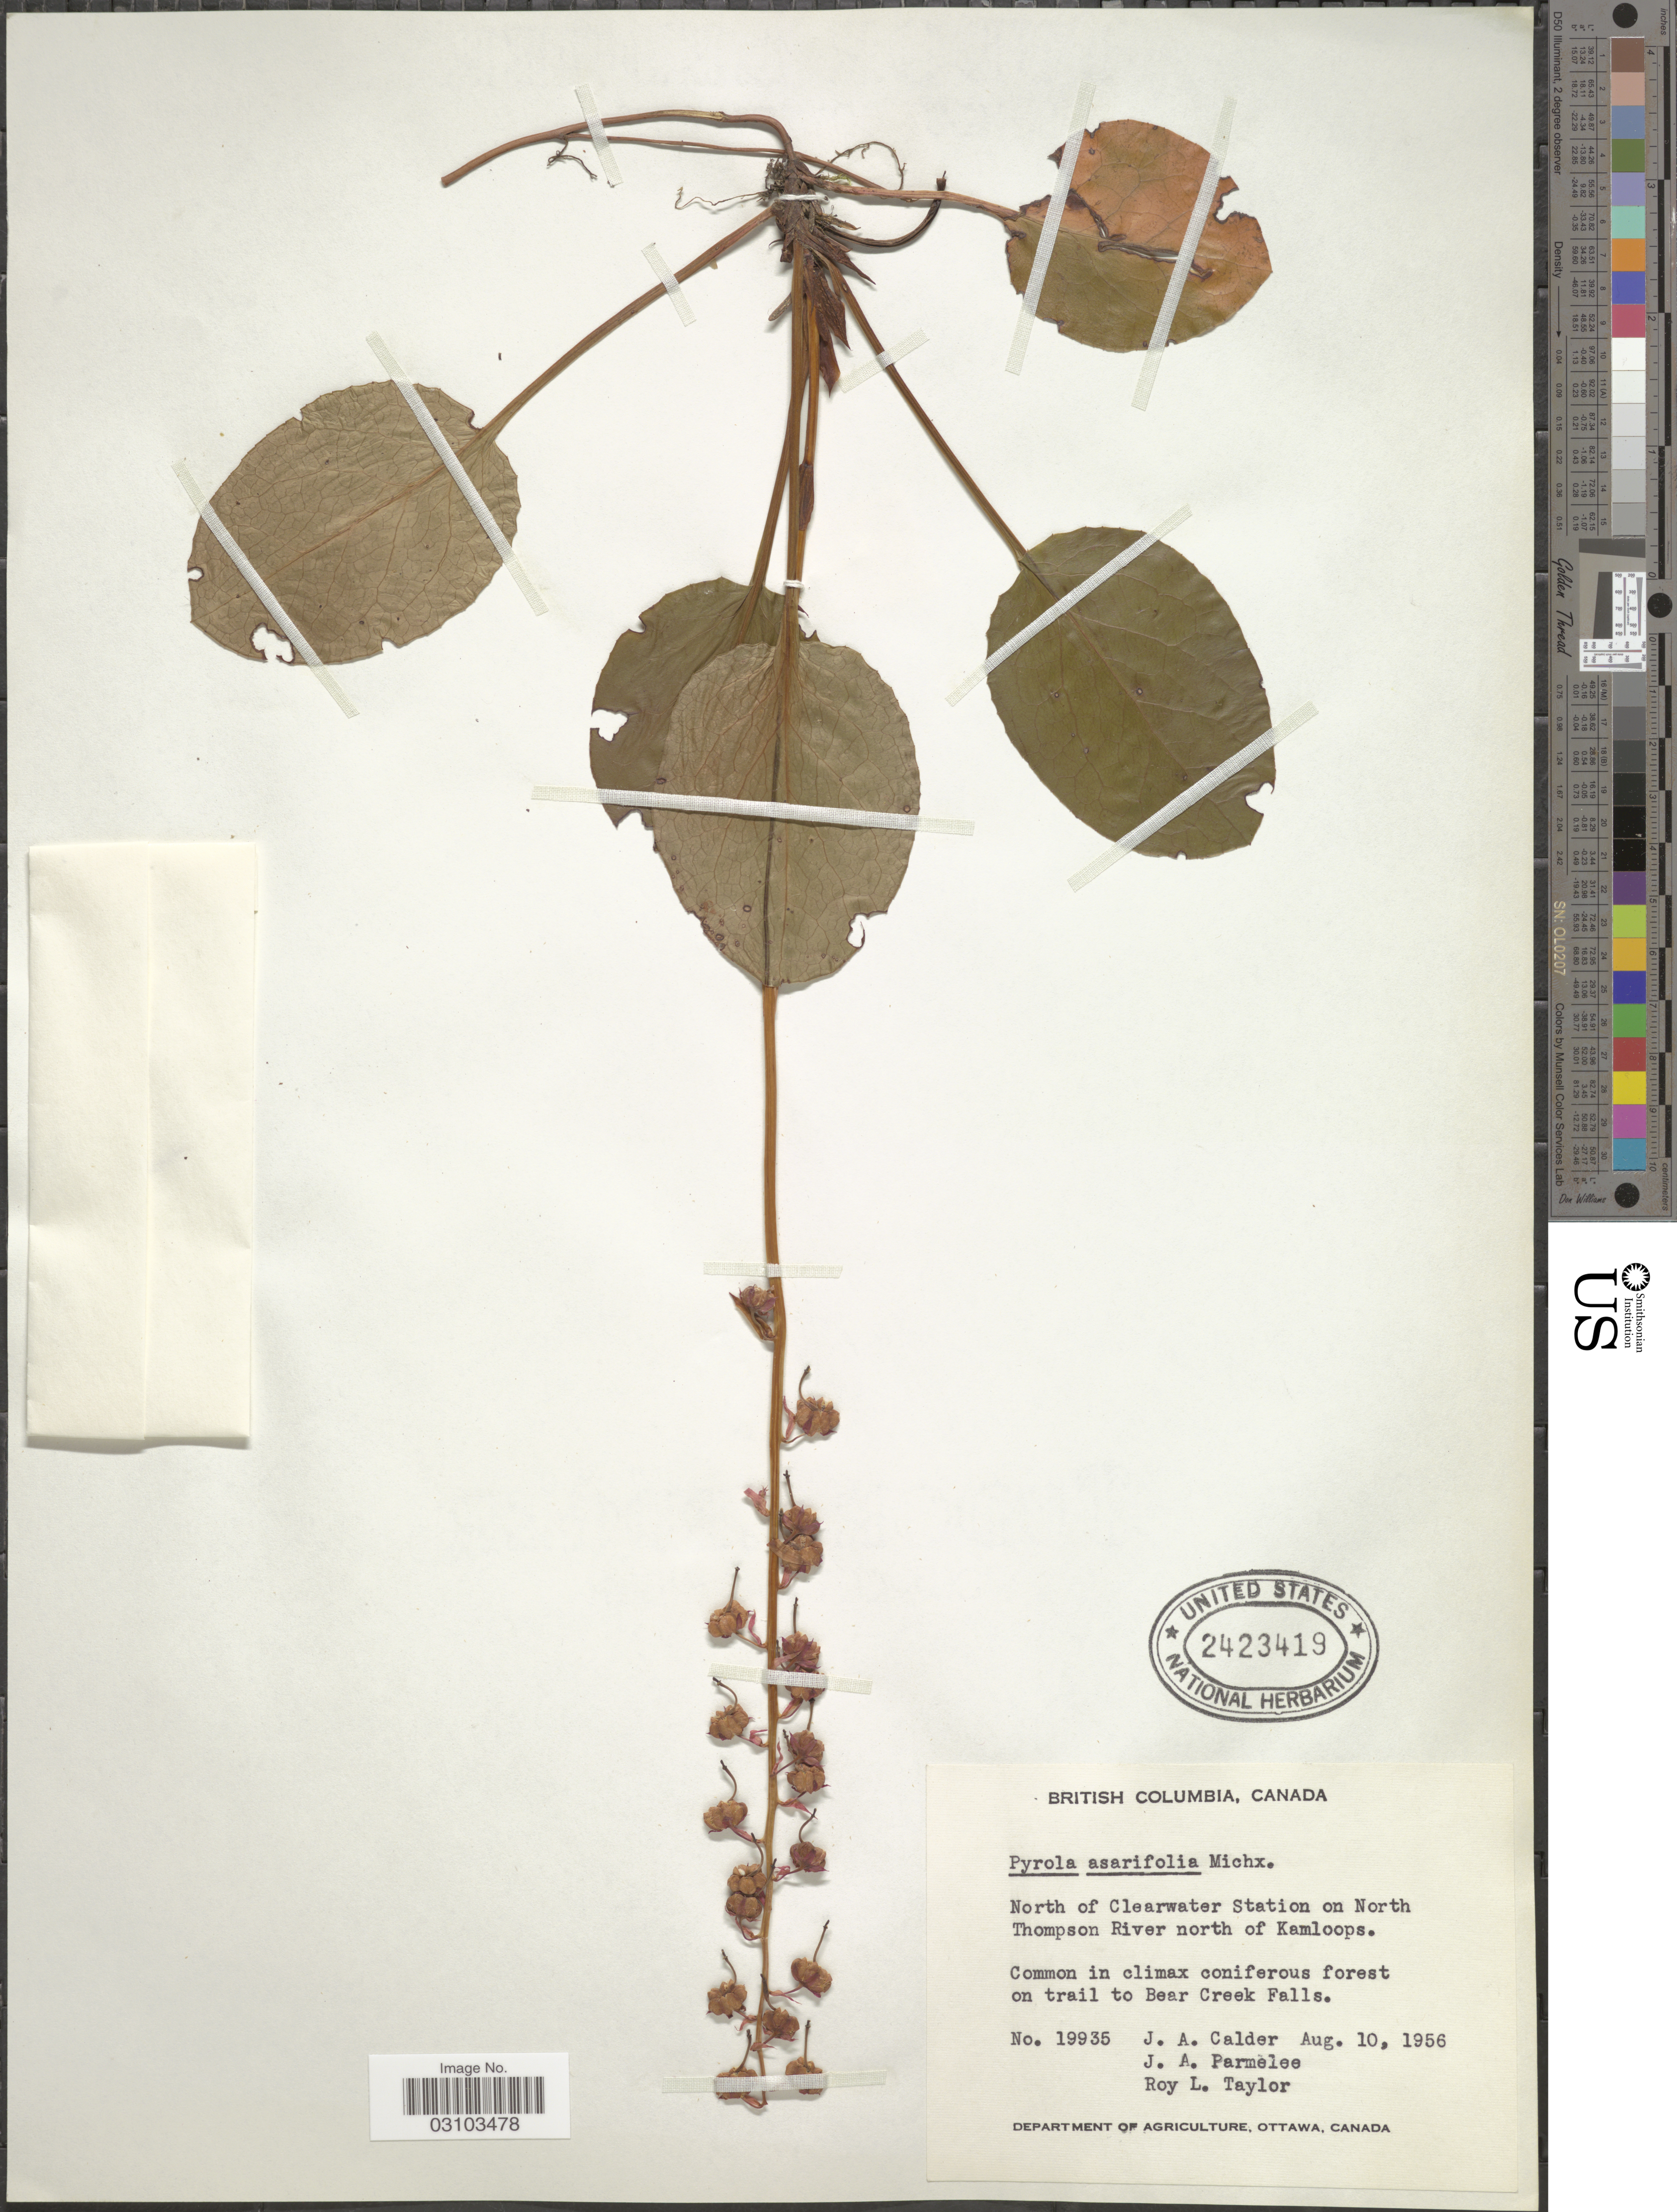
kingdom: Plantae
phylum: Tracheophyta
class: Magnoliopsida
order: Ericales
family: Ericaceae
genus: Pyrola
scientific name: Pyrola asarifolia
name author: Michx.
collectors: J. A. Calder, J. A. Parmelee & R. Taylor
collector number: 19935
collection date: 1956-08-10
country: Canada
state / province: British Columbia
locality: North of Clearwater Station on North Thompson River north of Kamloops. Common in climax coniferous forest on trail to Bear Creek Falls.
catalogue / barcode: US 2423419